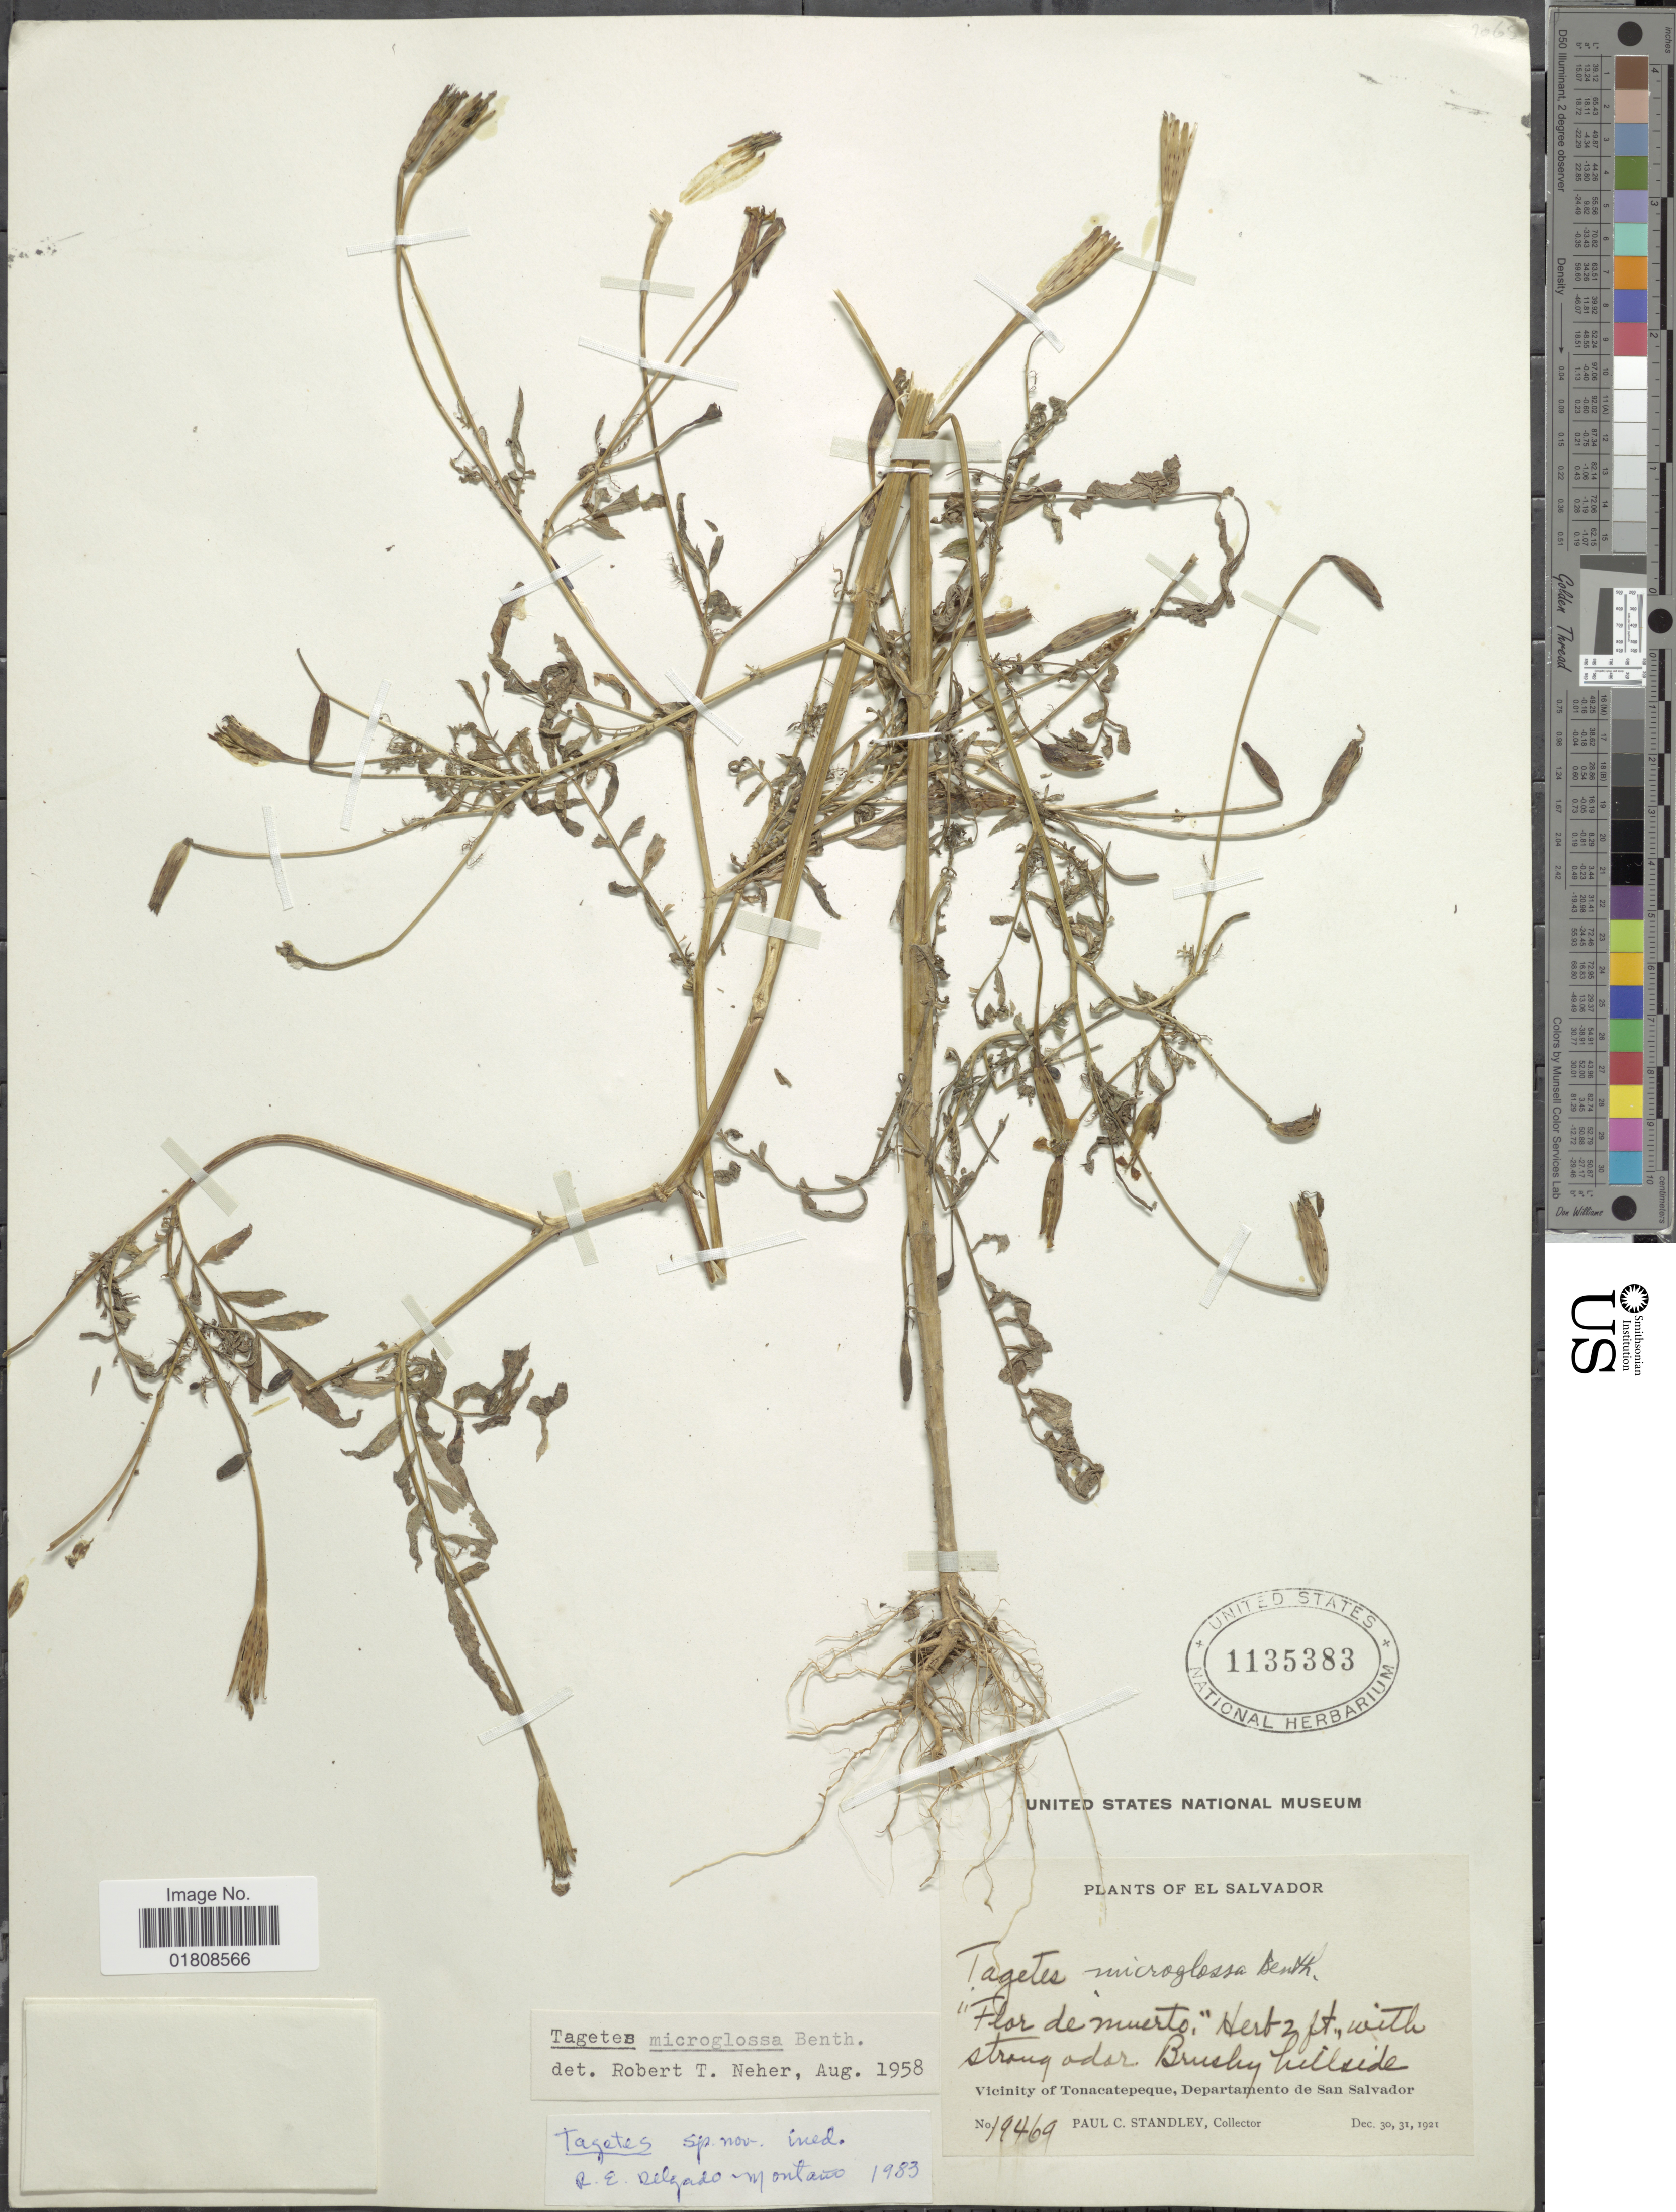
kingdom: Plantae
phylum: Tracheophyta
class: Magnoliopsida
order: Asterales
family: Asteraceae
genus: Tagetes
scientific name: Tagetes sp.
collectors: P. C. Standley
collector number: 19469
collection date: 1921-12-30/1921-12-31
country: El Salvador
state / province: San Salvador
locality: Vicinity of Tonacatepeque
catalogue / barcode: US 1135383